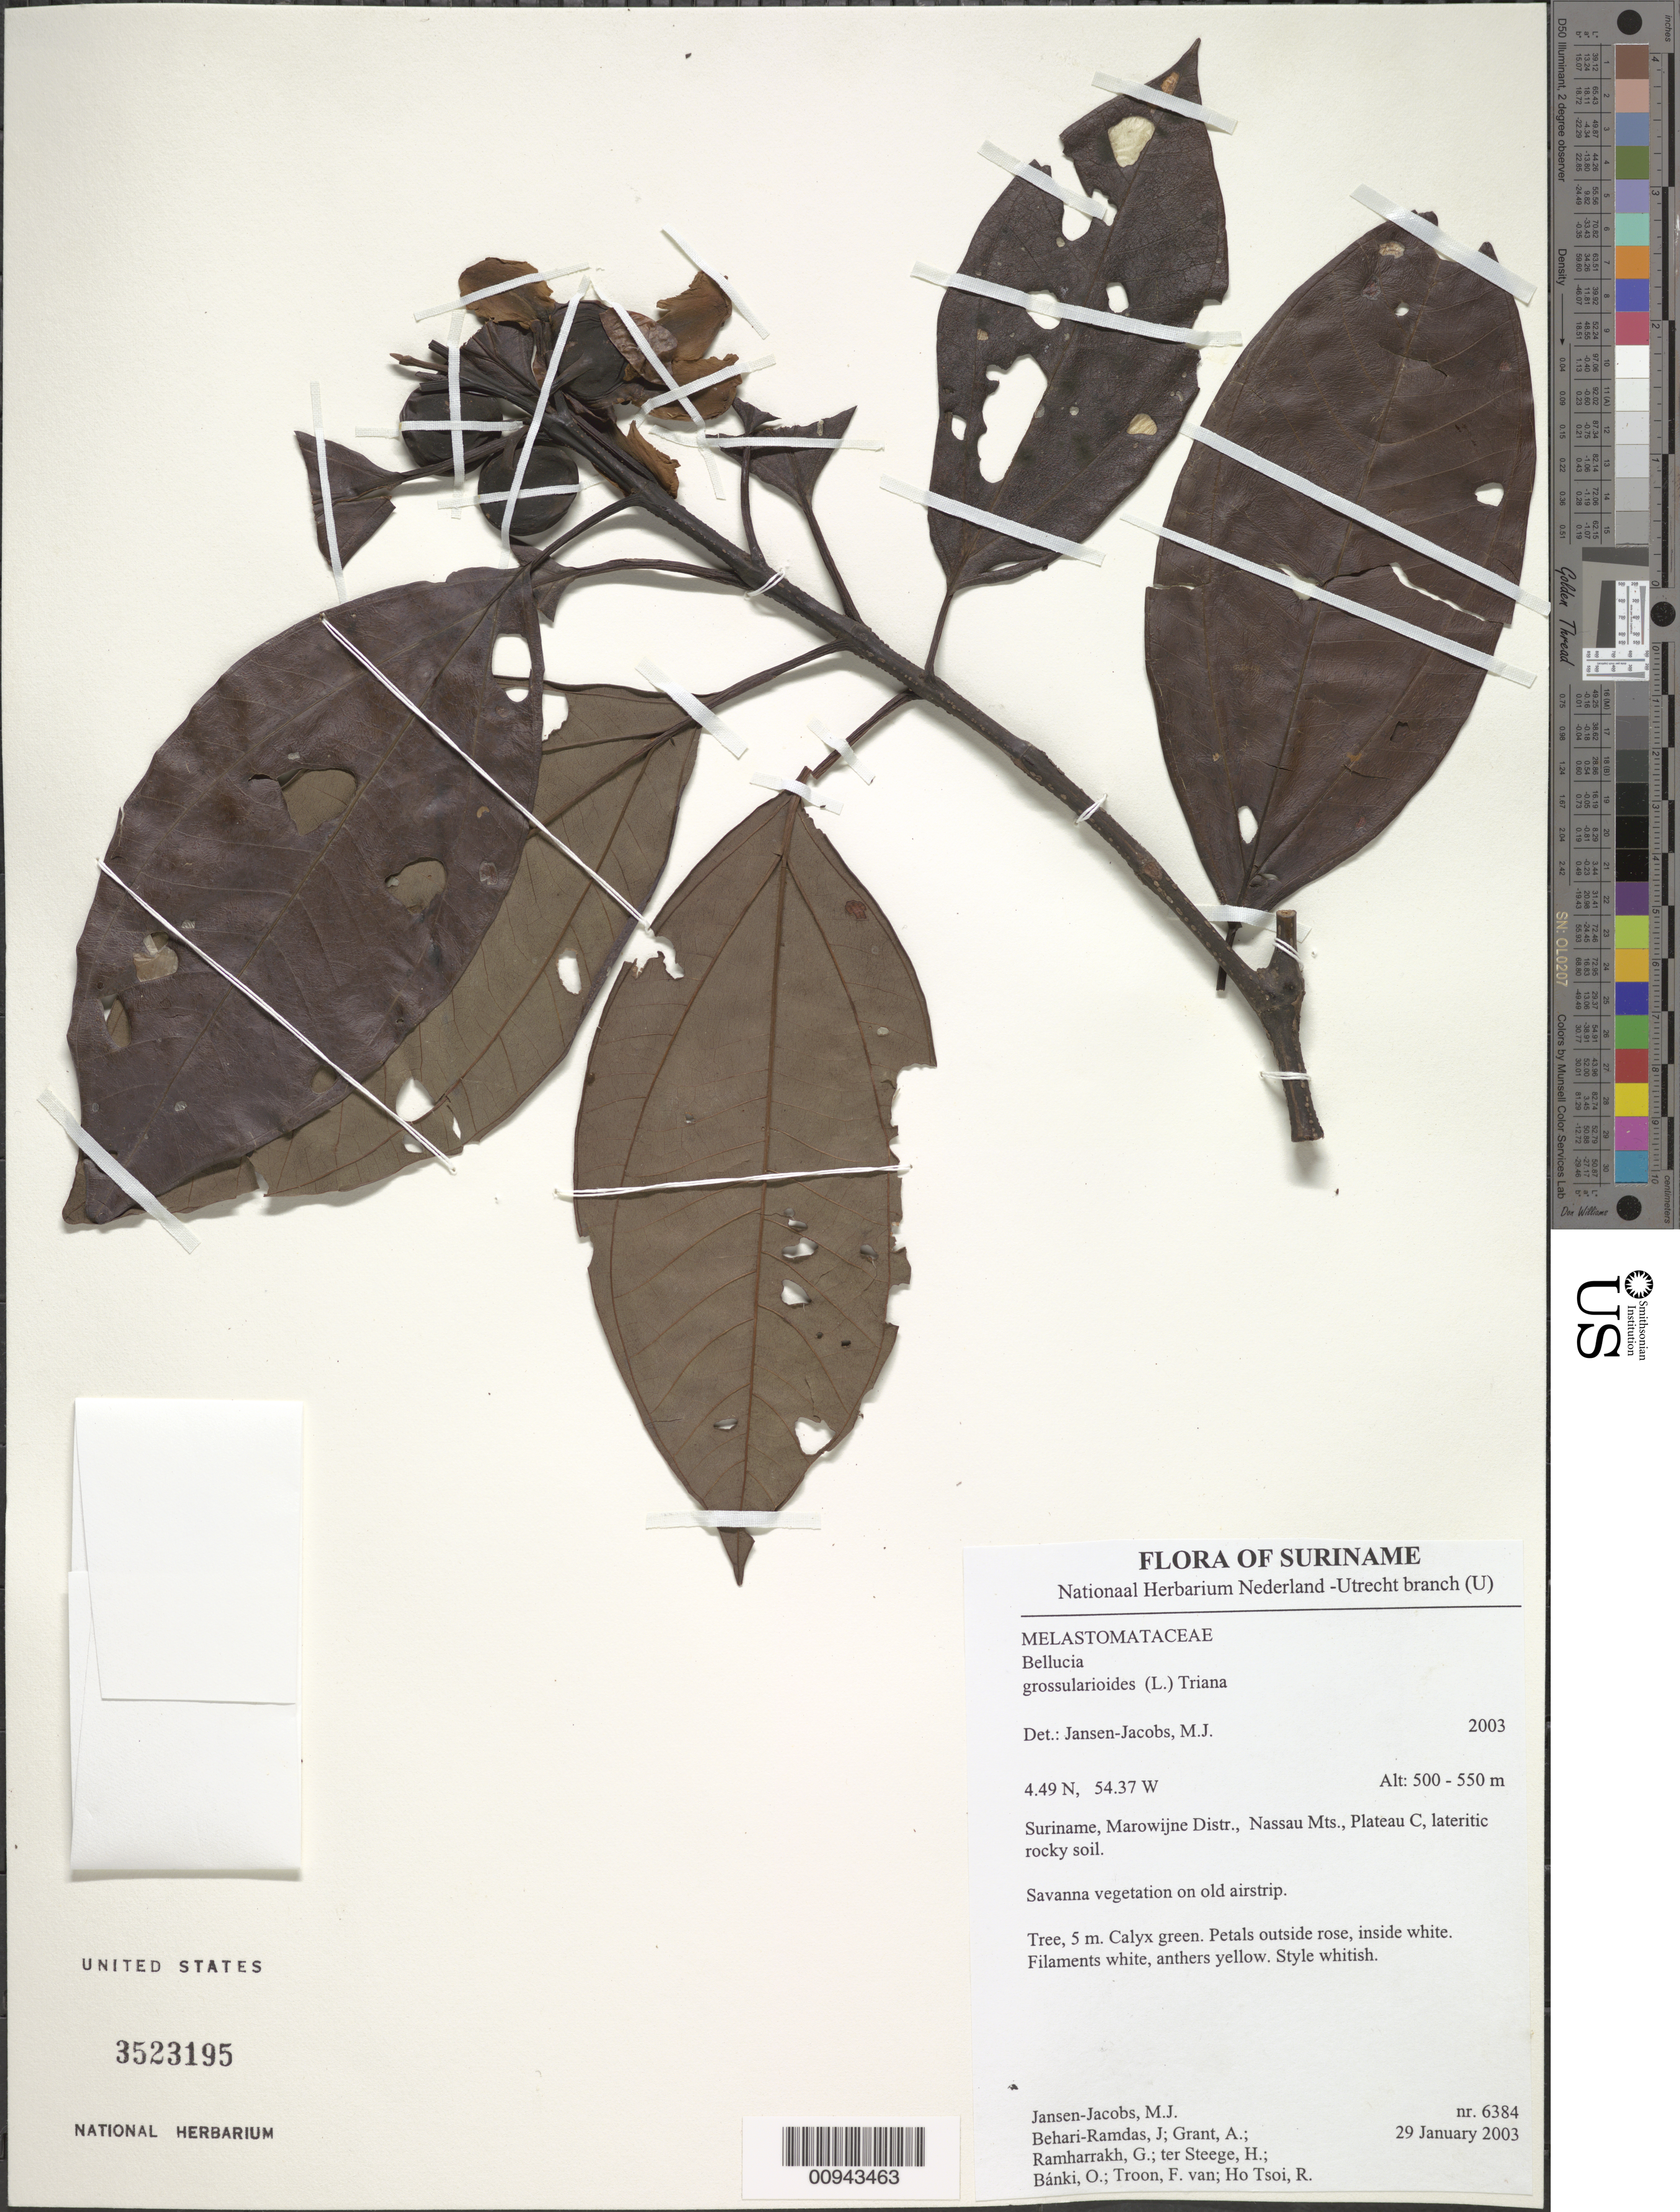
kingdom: Plantae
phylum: Tracheophyta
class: Magnoliopsida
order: Myrtales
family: Melastomataceae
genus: Bellucia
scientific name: Bellucia grossularioides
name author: (L.) Triana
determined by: Jansen-Jacobs, M. J., (U), Nationaal Herbarium Nederland, Utrecht University branch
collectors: M. J. Jansen-Jacobs, J. Behari-Ramdas, A. Grant, G. Ramharrakh, H. ter Steege, O. Bánki, F. Van Troon & R. Ho Tsoi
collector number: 6384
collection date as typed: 29-Jan-03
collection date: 2003-01-29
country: Suriname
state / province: Marowijne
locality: Nassau Mts., Plateau C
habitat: Lateritic rocky soil. Savanna vegetation on old airstrip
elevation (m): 500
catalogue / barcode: US 3523195